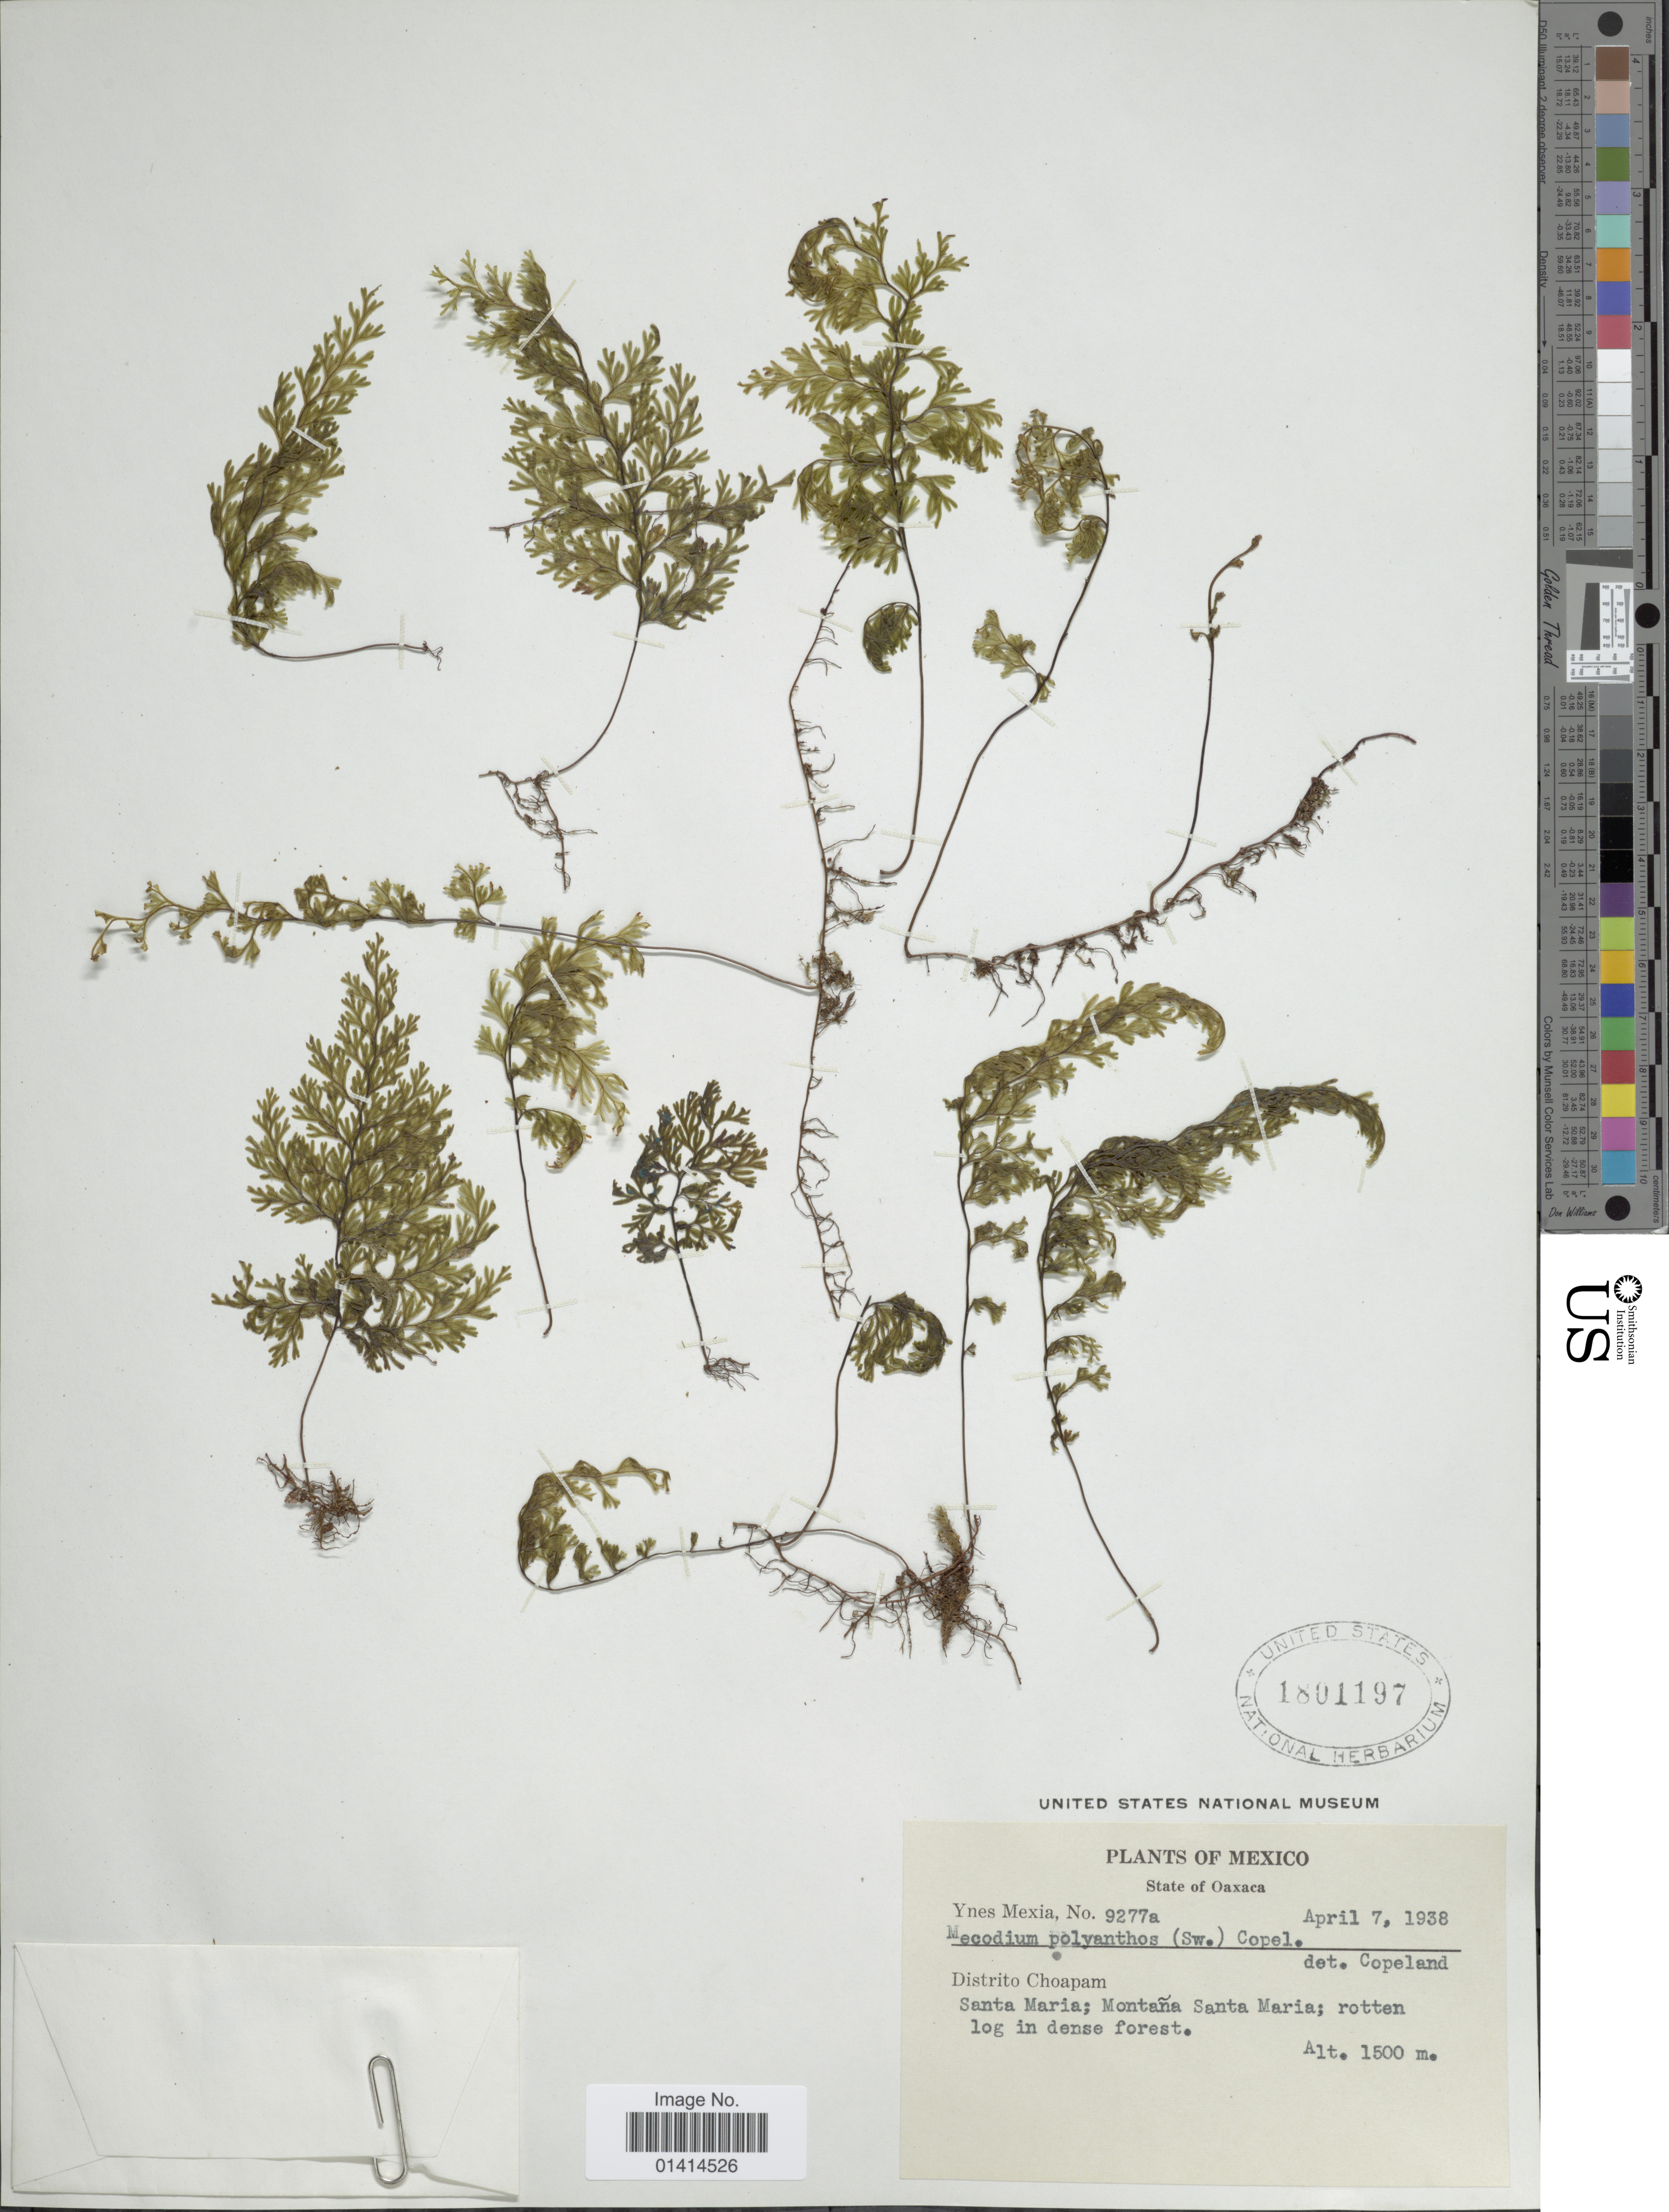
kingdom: Plantae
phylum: Tracheophyta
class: Polypodiopsida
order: Hymenophyllales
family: Hymenophyllaceae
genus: Hymenophyllum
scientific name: Hymenophyllum polyanthos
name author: (Sw.) Sw.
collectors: Y. Mexia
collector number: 9277a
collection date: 1938-04-07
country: Mexico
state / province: Oaxaca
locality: Distrito Choapam Santa Maria; Montaña Santa maria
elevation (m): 1500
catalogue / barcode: US 1801197